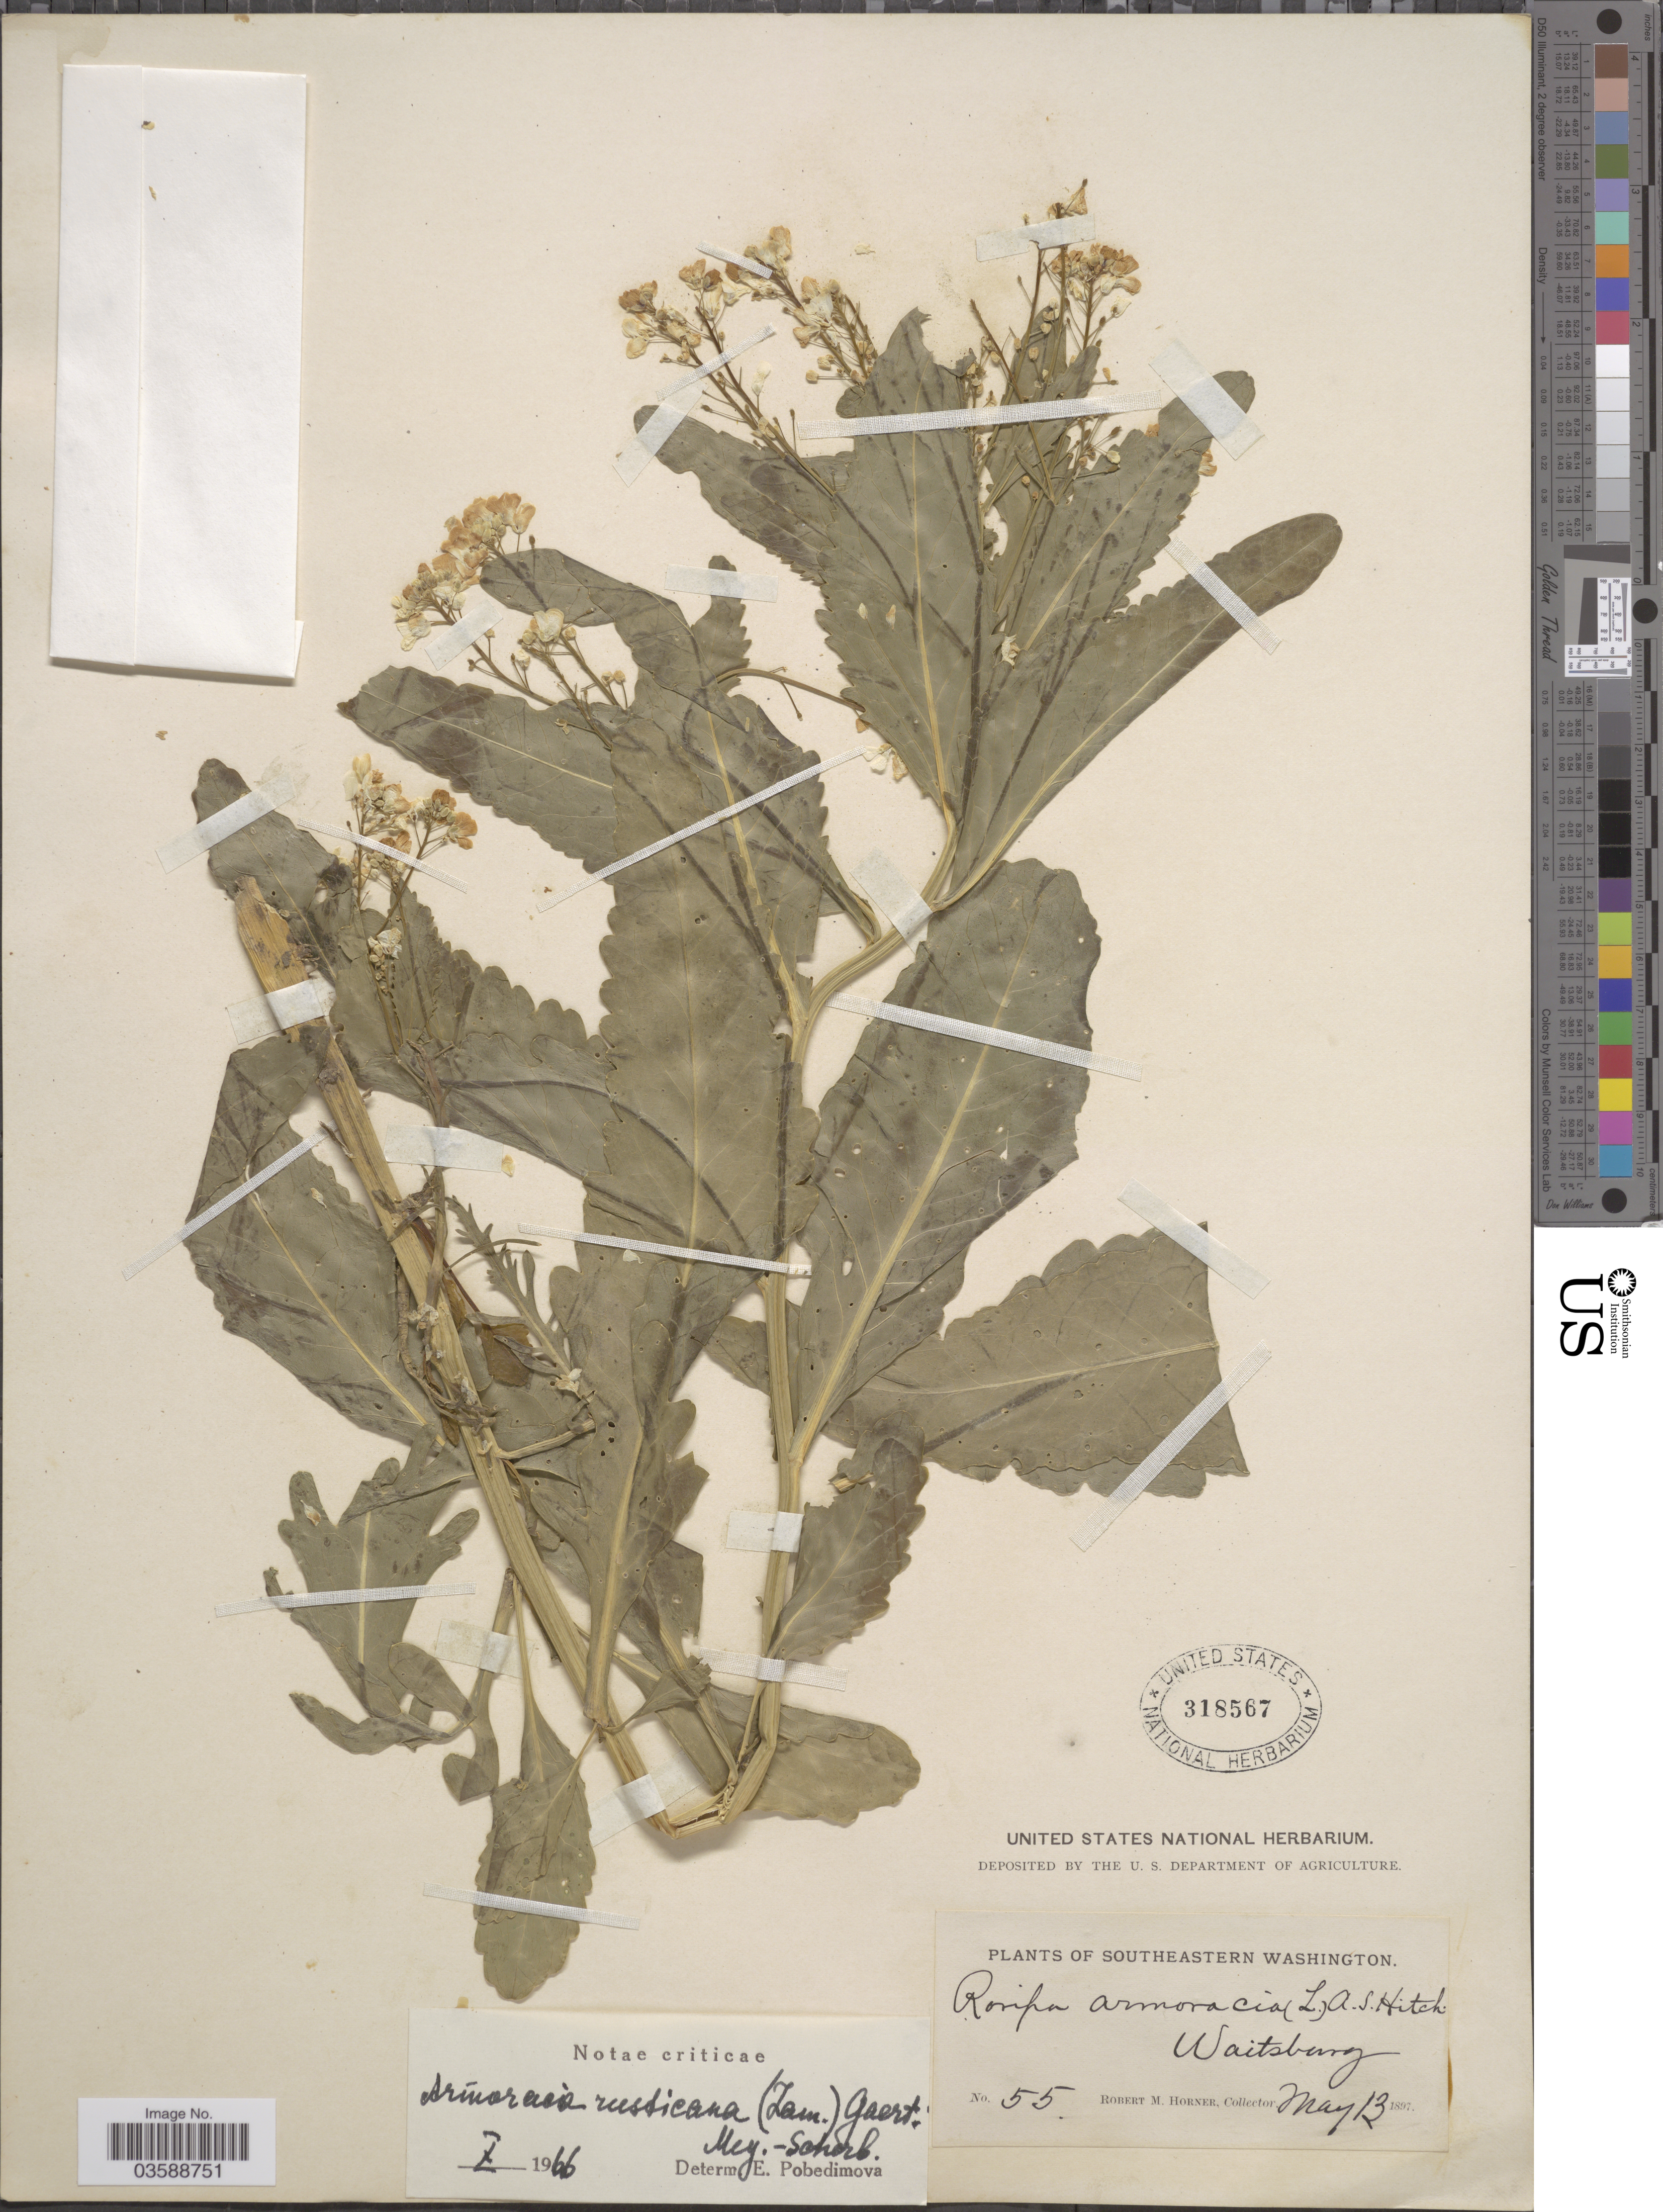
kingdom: Plantae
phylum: Tracheophyta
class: Magnoliopsida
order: Brassicales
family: Brassicaceae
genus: Armoracia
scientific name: Armoracia rusticana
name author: G. Gaertn. et al.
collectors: R. Horner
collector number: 55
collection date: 1897-05-13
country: United States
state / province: Washington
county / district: Walla Walla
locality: Southeastern Washington. Waitsburg.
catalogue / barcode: US 318567